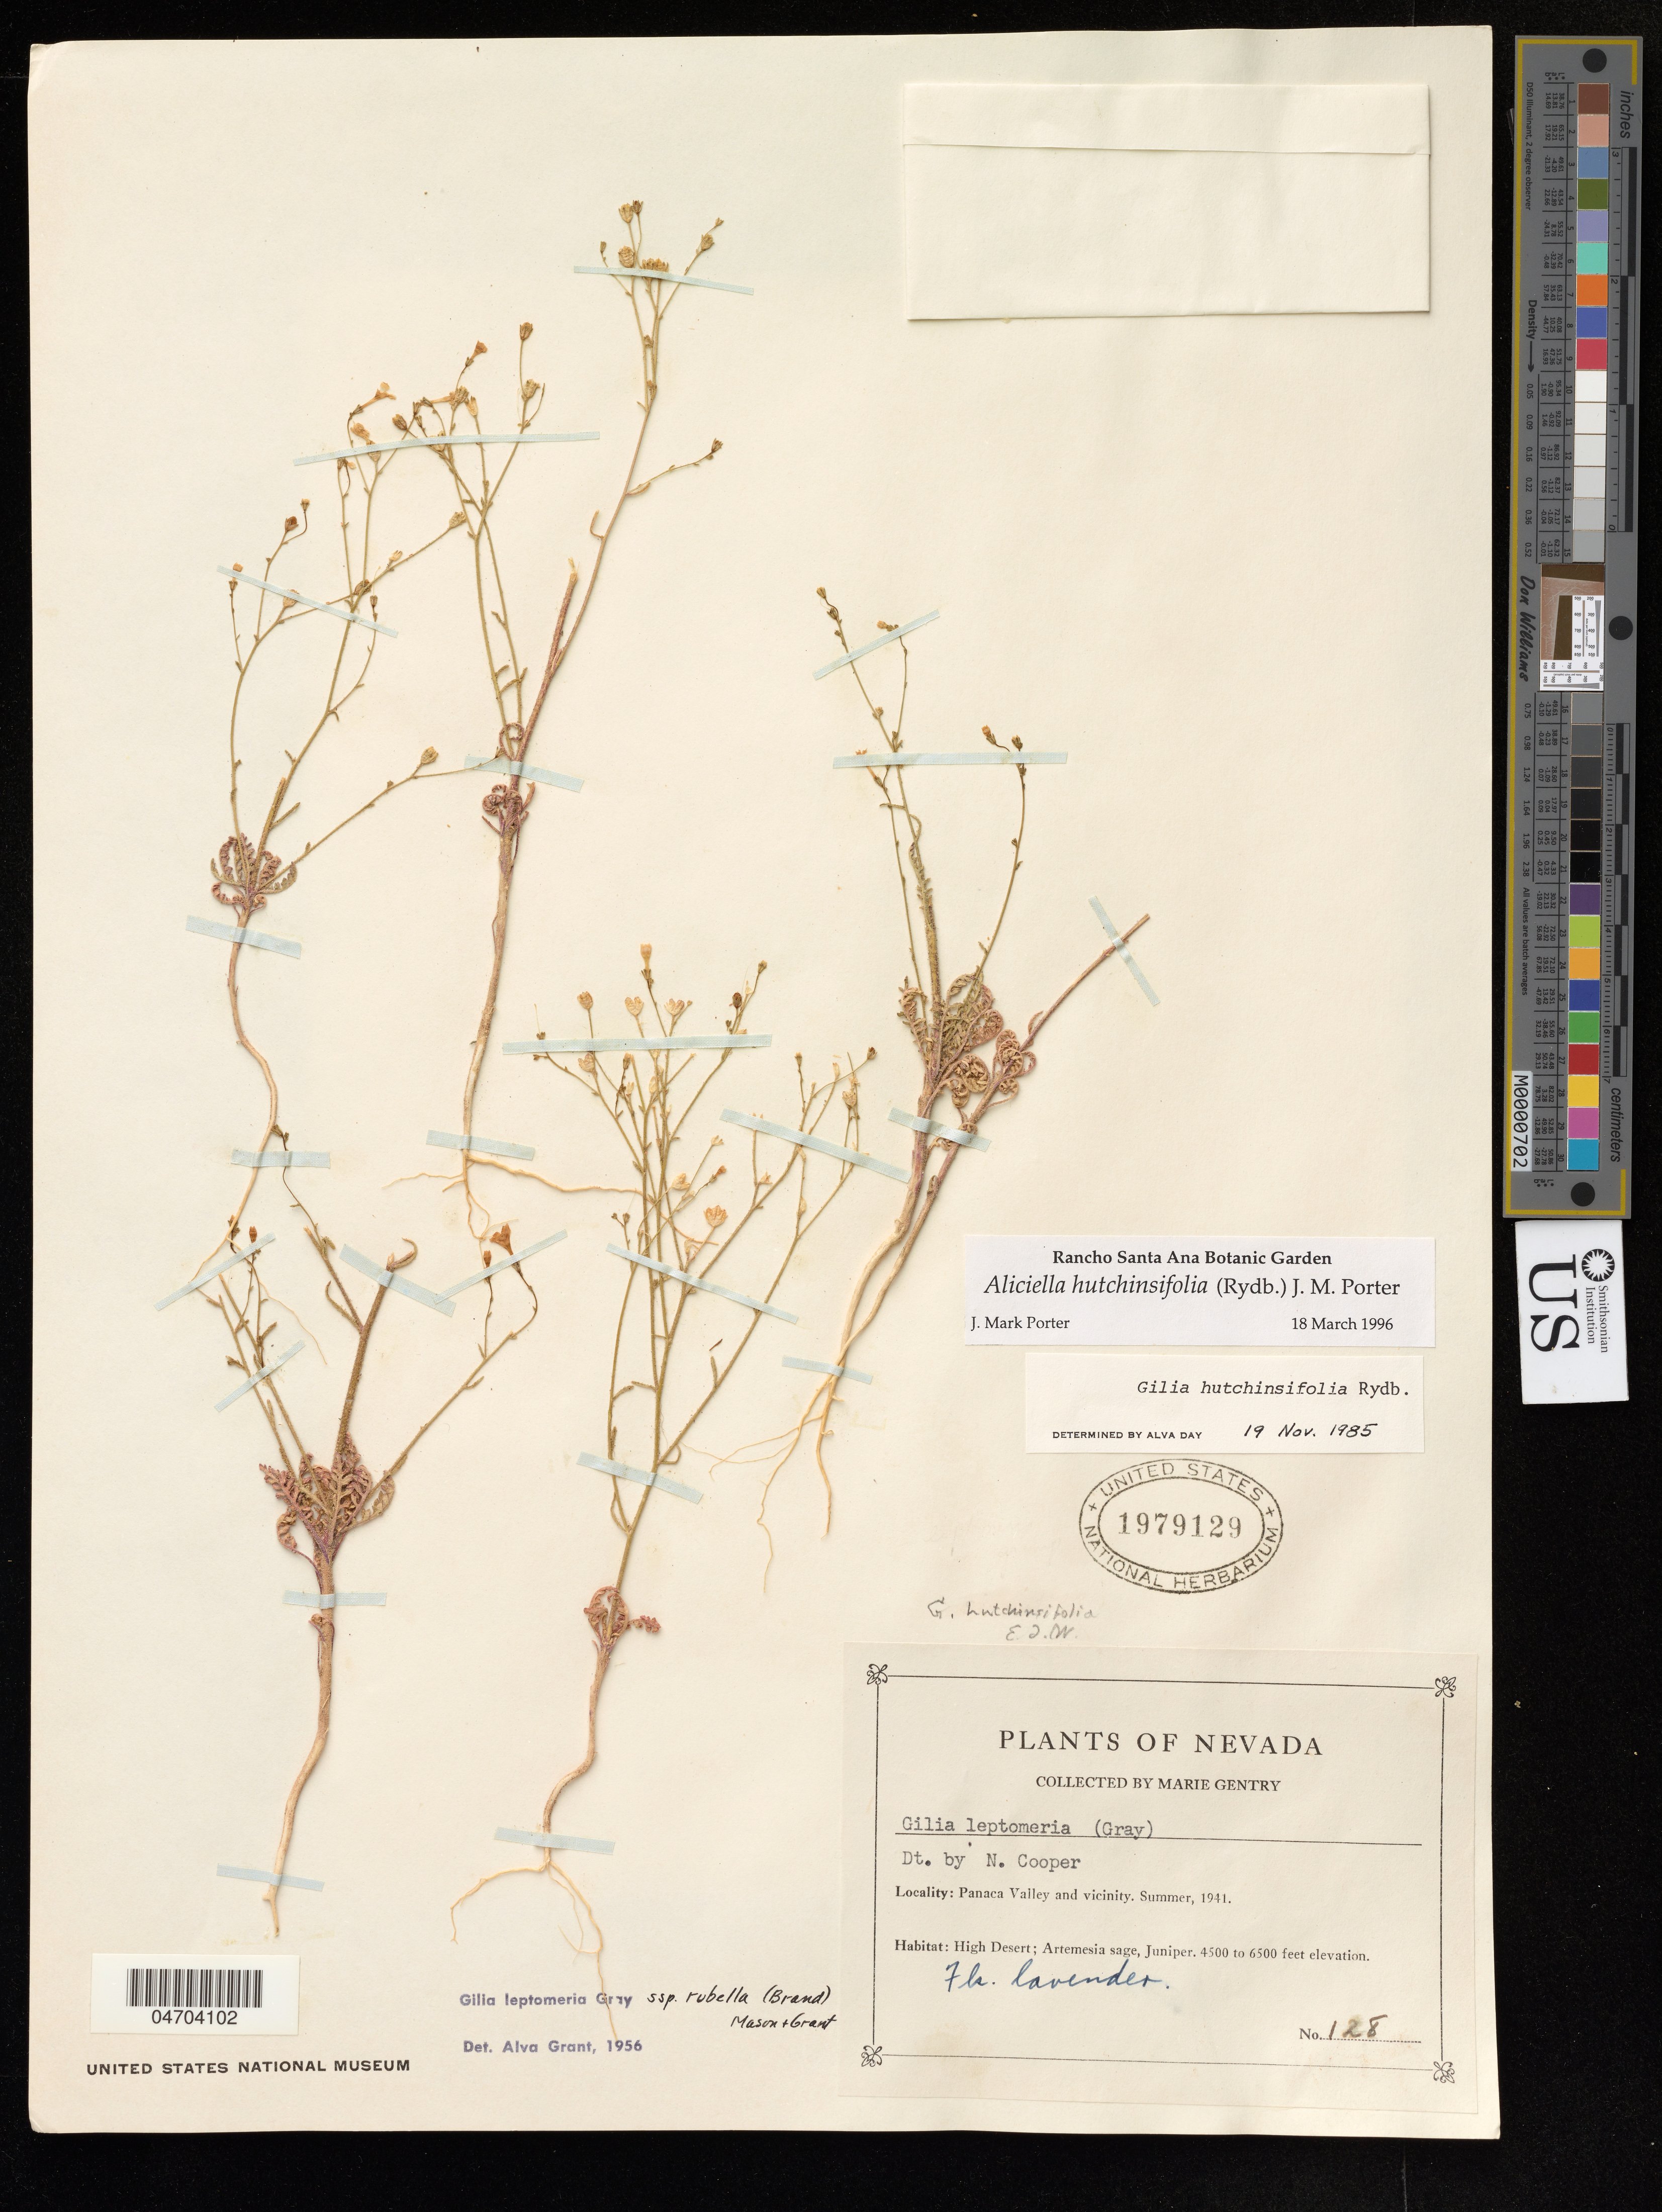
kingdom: Plantae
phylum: Tracheophyta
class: Magnoliopsida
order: Ericales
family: Polemoniaceae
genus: Aliciella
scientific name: Aliciella hutchinsifolia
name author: (Rydb.) J.M. Porter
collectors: M. Gentry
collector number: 128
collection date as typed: Summer 1941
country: United States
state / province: Nevada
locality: Panaca Valley and vicinity.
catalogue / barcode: US 1979129